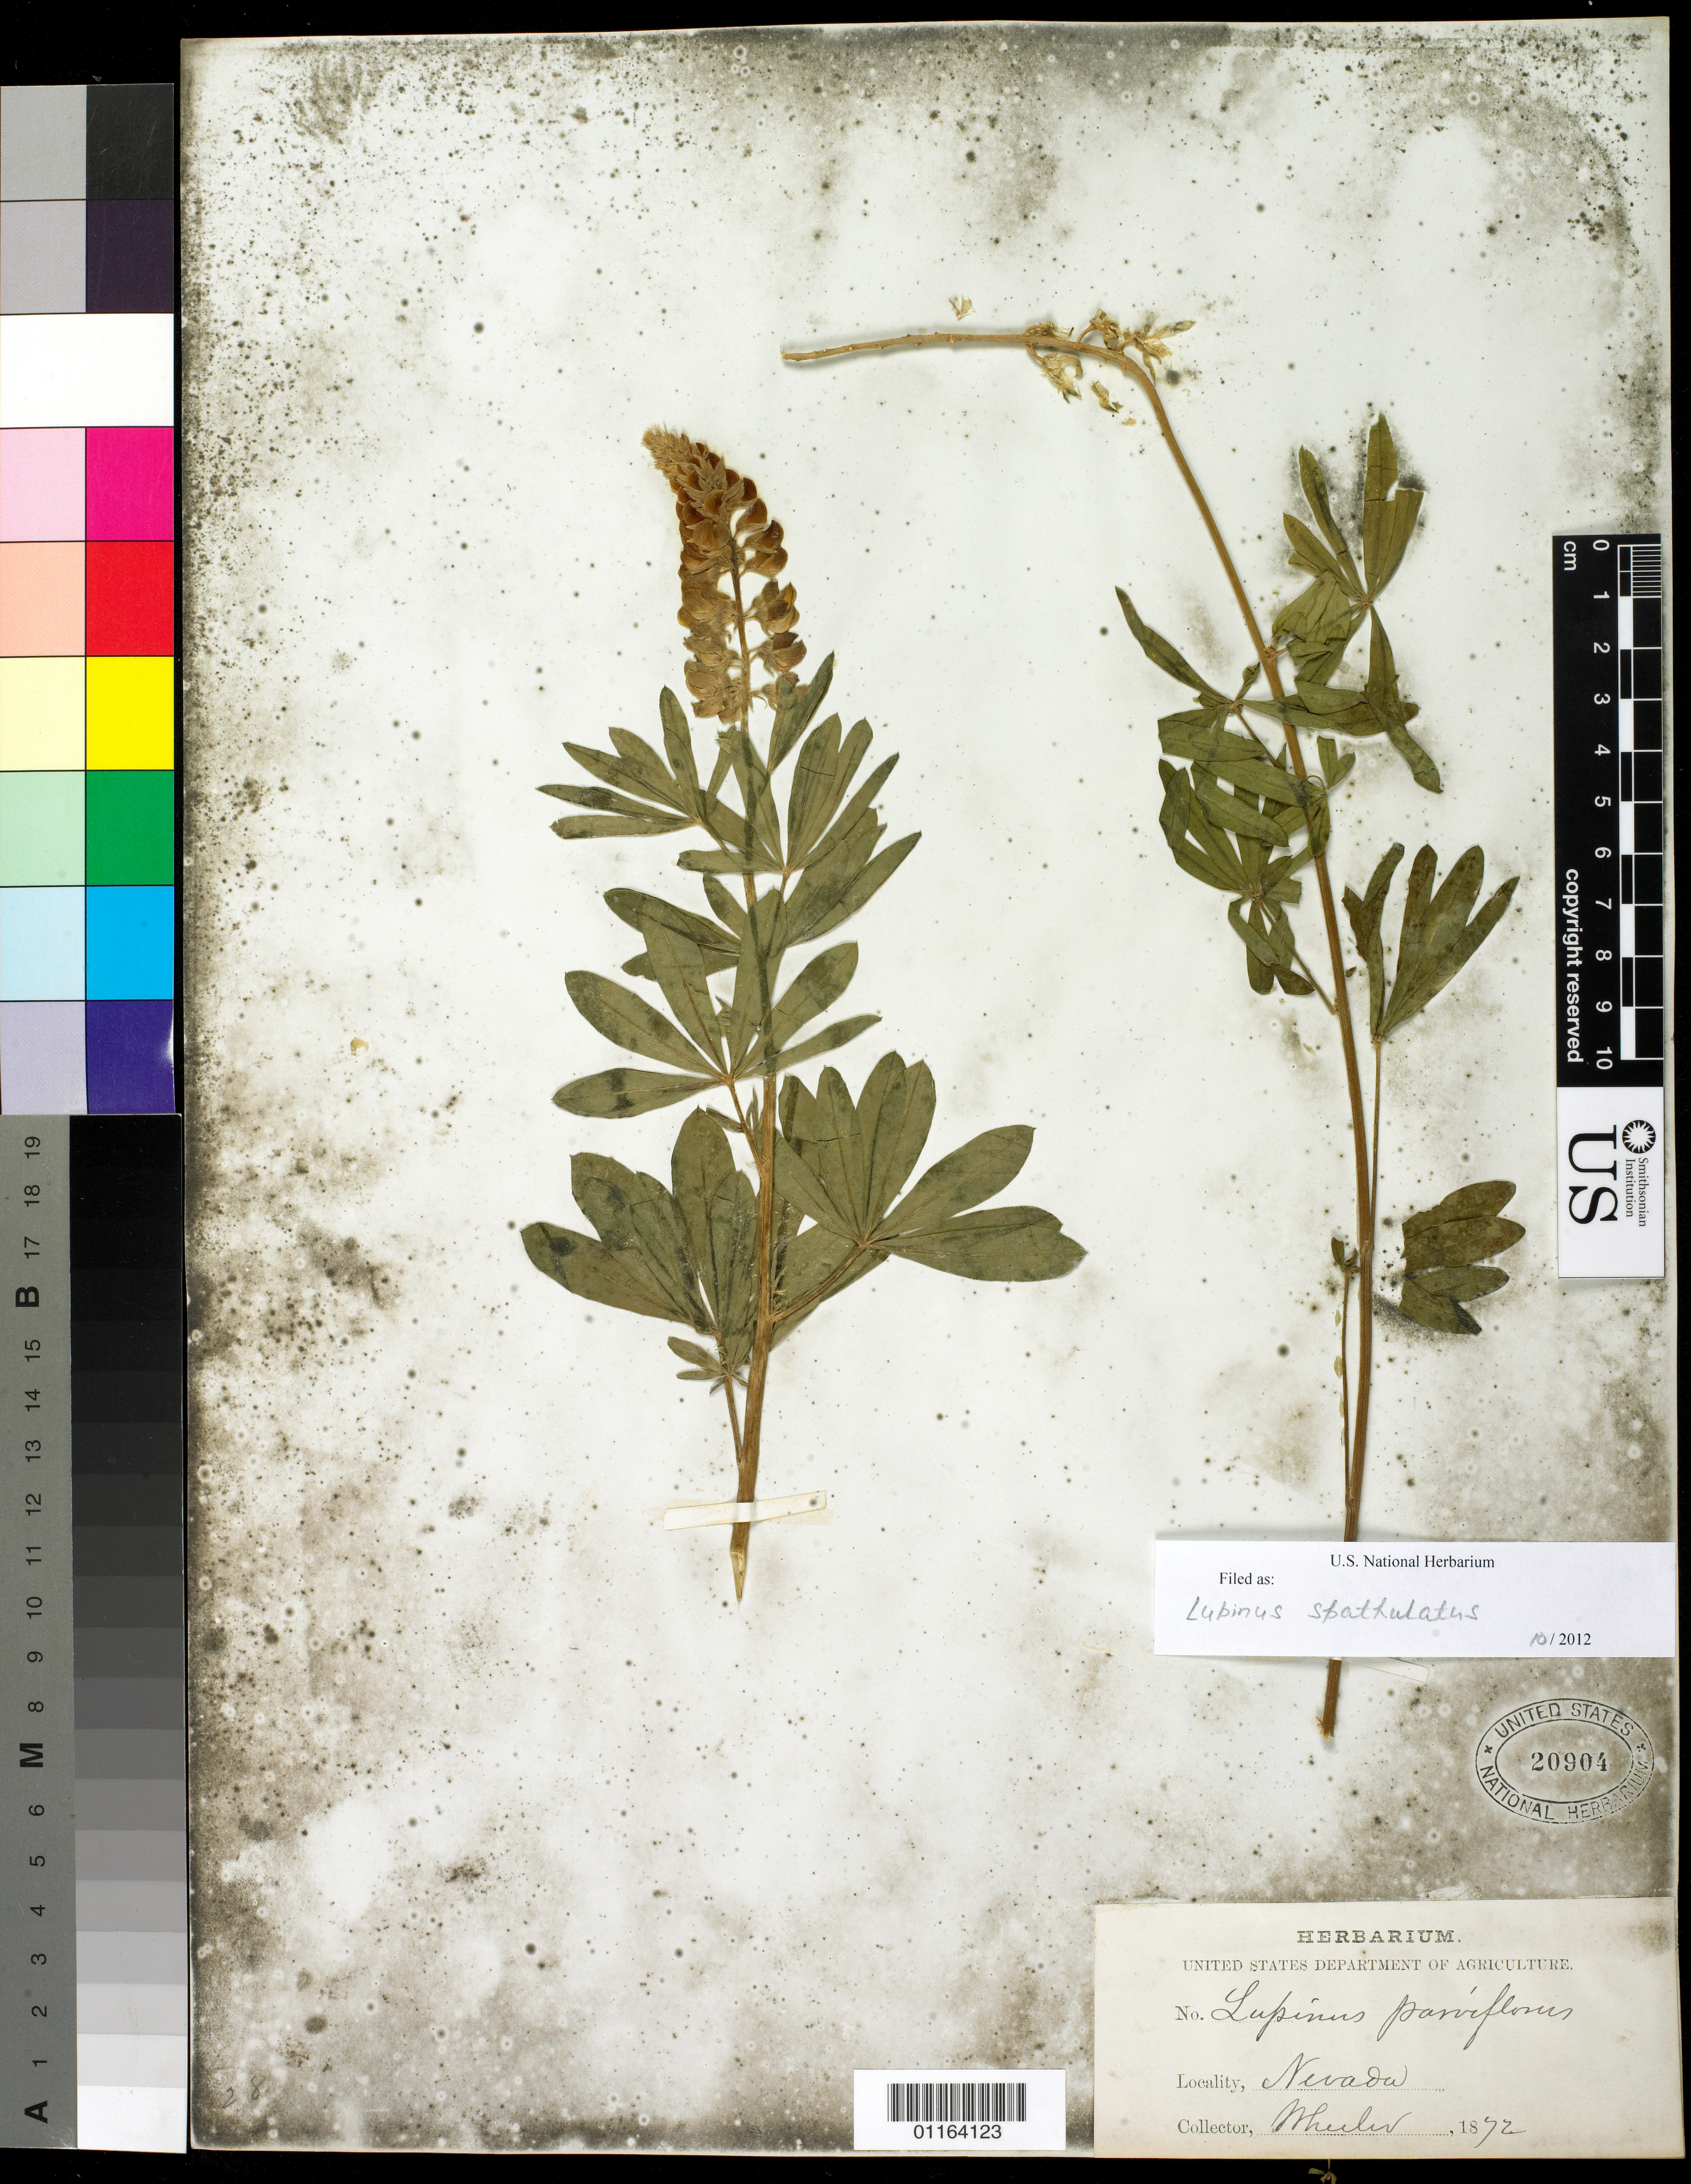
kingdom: Plantae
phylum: Tracheophyta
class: Magnoliopsida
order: Fabales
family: Fabaceae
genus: Lupinus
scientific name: Lupinus spathulatus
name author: Rydb.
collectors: -- Wheeler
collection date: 1872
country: United States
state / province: Nevada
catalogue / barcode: US 20904